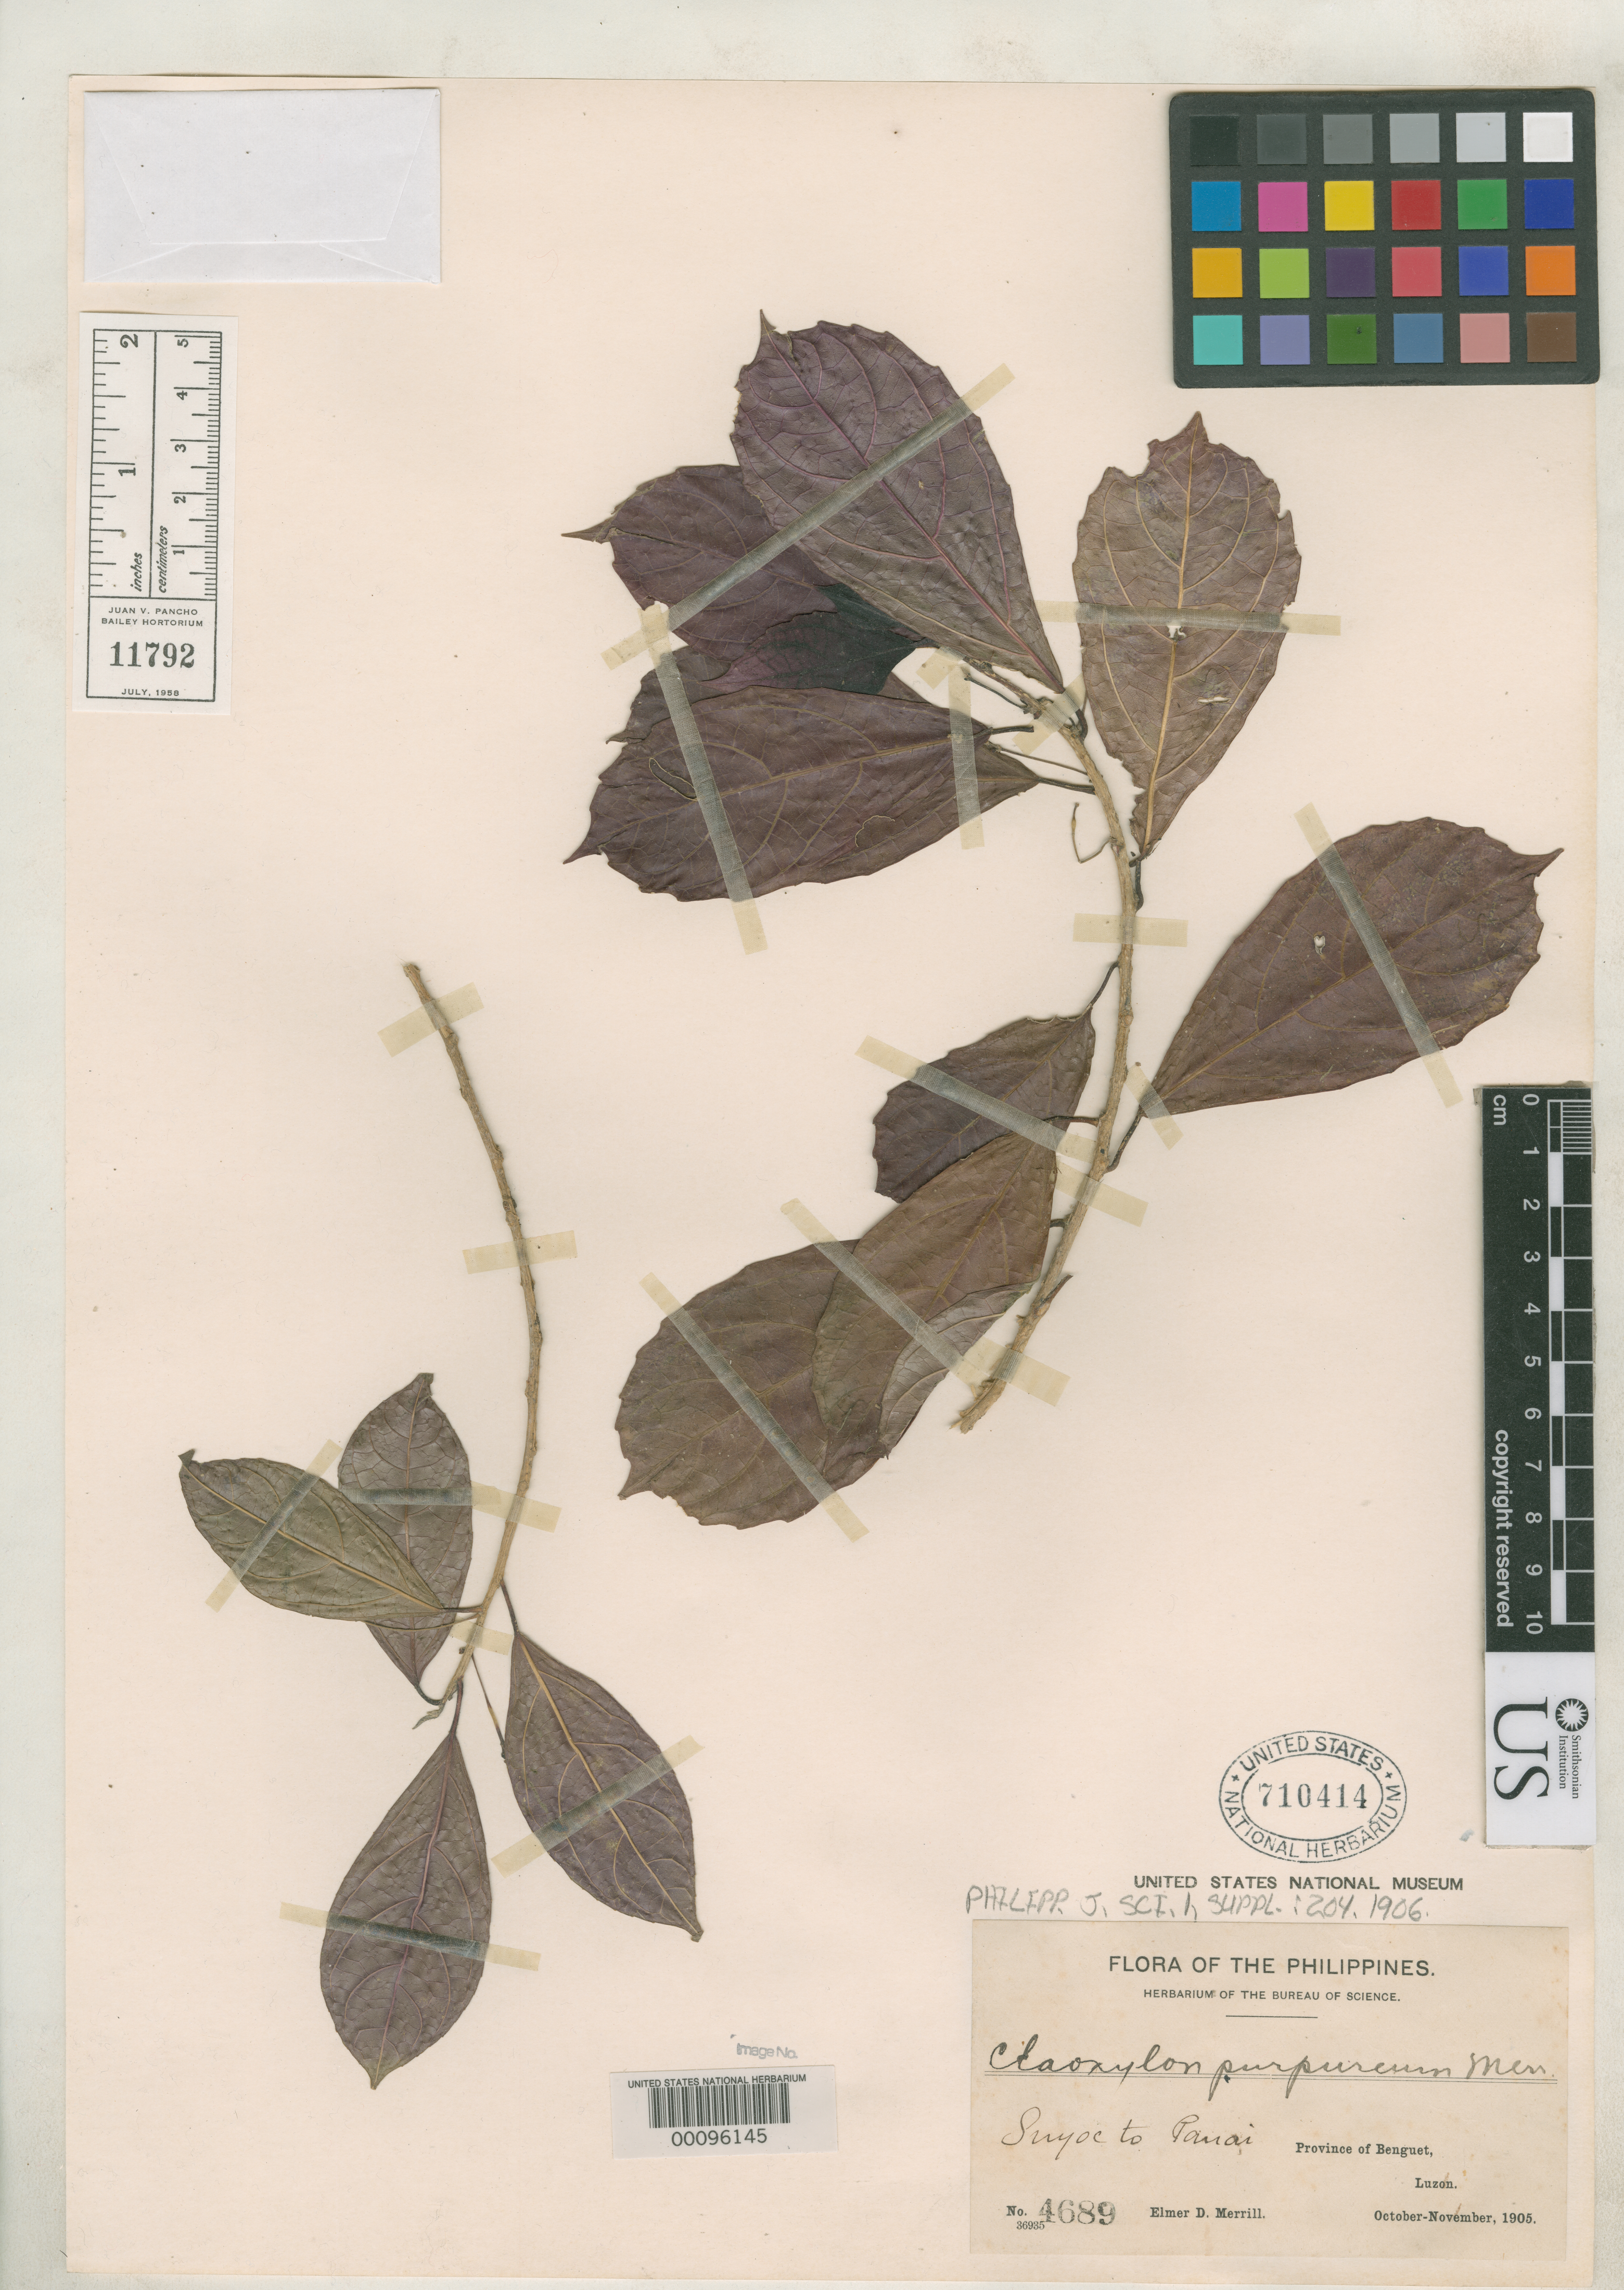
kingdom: Plantae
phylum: Tracheophyta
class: Magnoliopsida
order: Malpighiales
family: Euphorbiaceae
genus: Claoxylon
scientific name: Claoxylon purpureum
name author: Merr.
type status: Isosyntype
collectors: E. D. Merrill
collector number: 4689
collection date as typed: Oct 1905 to -- Nov 1905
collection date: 1905-10/1905-11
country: Philippines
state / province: Cordillera (Administrative Region)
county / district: Benguet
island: Luzon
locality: Suyoc to Pauai.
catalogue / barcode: US 710414